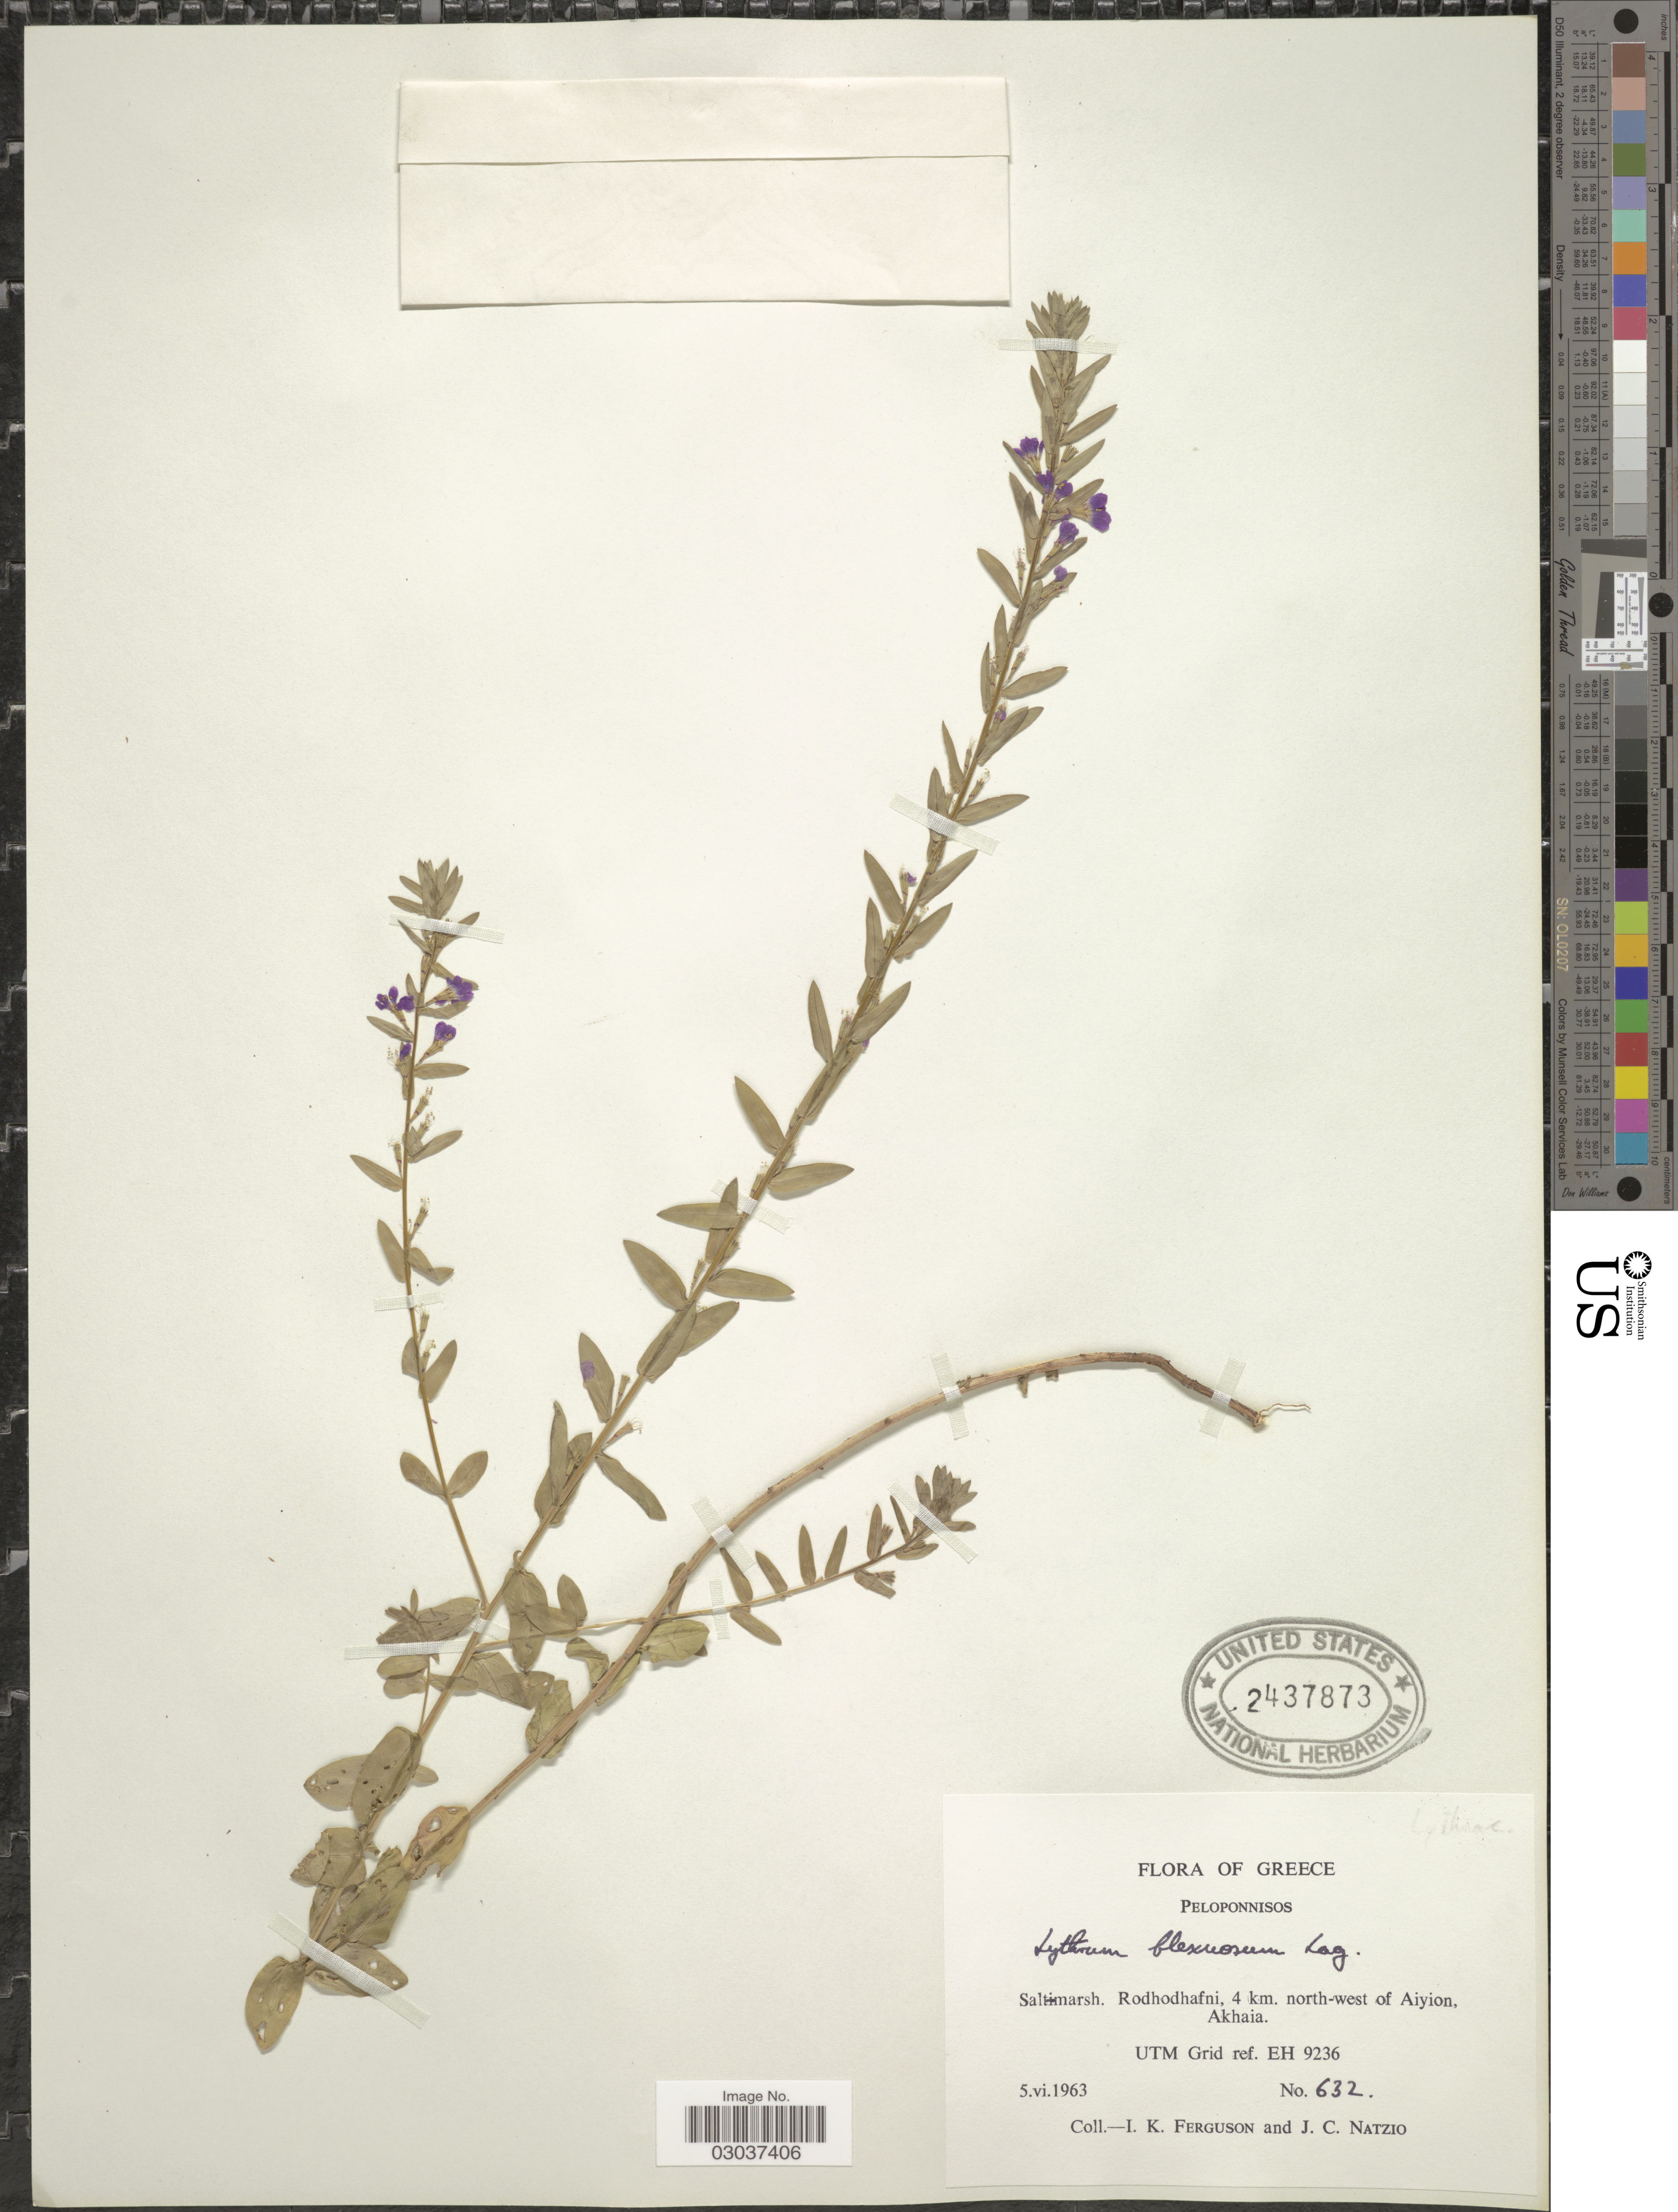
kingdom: Plantae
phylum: Tracheophyta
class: Magnoliopsida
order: Myrtales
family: Lythraceae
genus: Lythrum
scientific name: Lythrum flexuosum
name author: Lag.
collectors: I. K. Ferguson & J. Natzio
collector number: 632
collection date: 1963-06-05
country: Greece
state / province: Peloponnese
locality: Saltmarsh. Rodhohafni, 4 km. north-west of Aiyion, Akhaia. UTM Grid ref. EH 9236.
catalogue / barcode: US 2437873